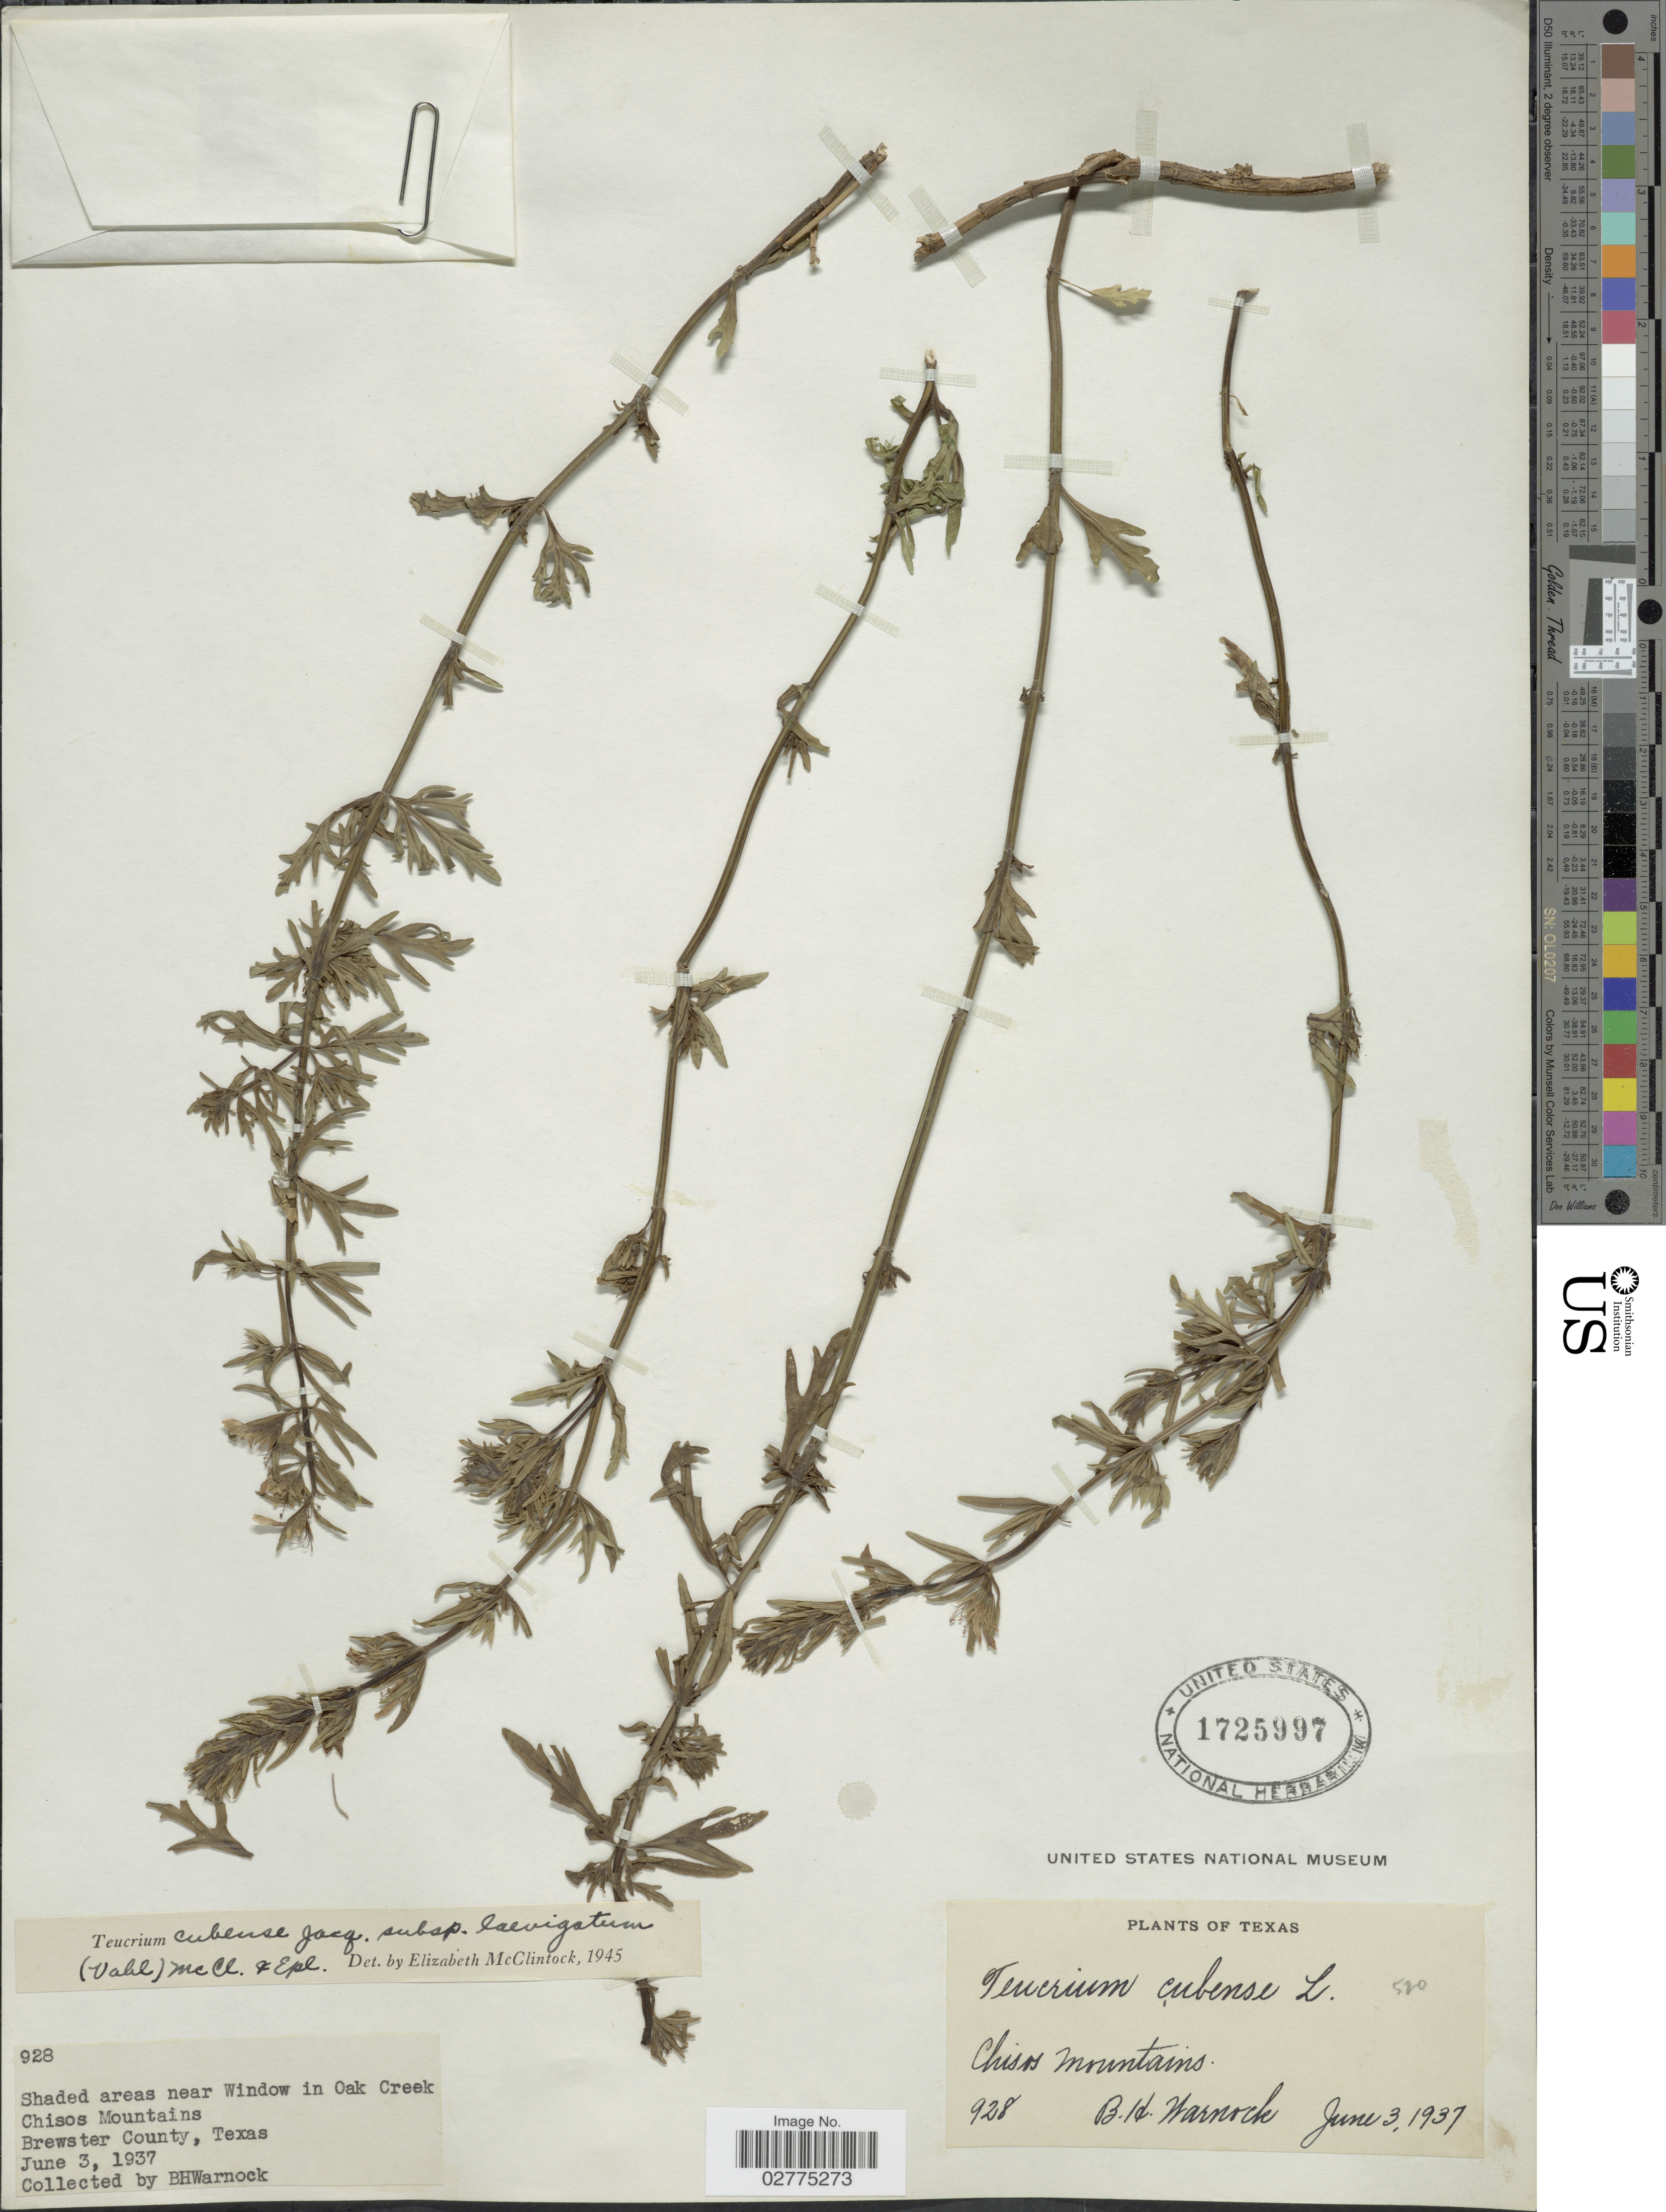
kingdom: Plantae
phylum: Tracheophyta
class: Magnoliopsida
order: Lamiales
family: Lamiaceae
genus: Teucrium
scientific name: Teucrium cubense subsp. laevigatum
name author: Jacq.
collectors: B. H. Warnock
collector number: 928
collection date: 1937-06-03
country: United States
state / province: Texas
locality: Shaded areas near Window in Oak Creek, Chisos Mountains, Brewster County, Texas.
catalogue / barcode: US 1725997